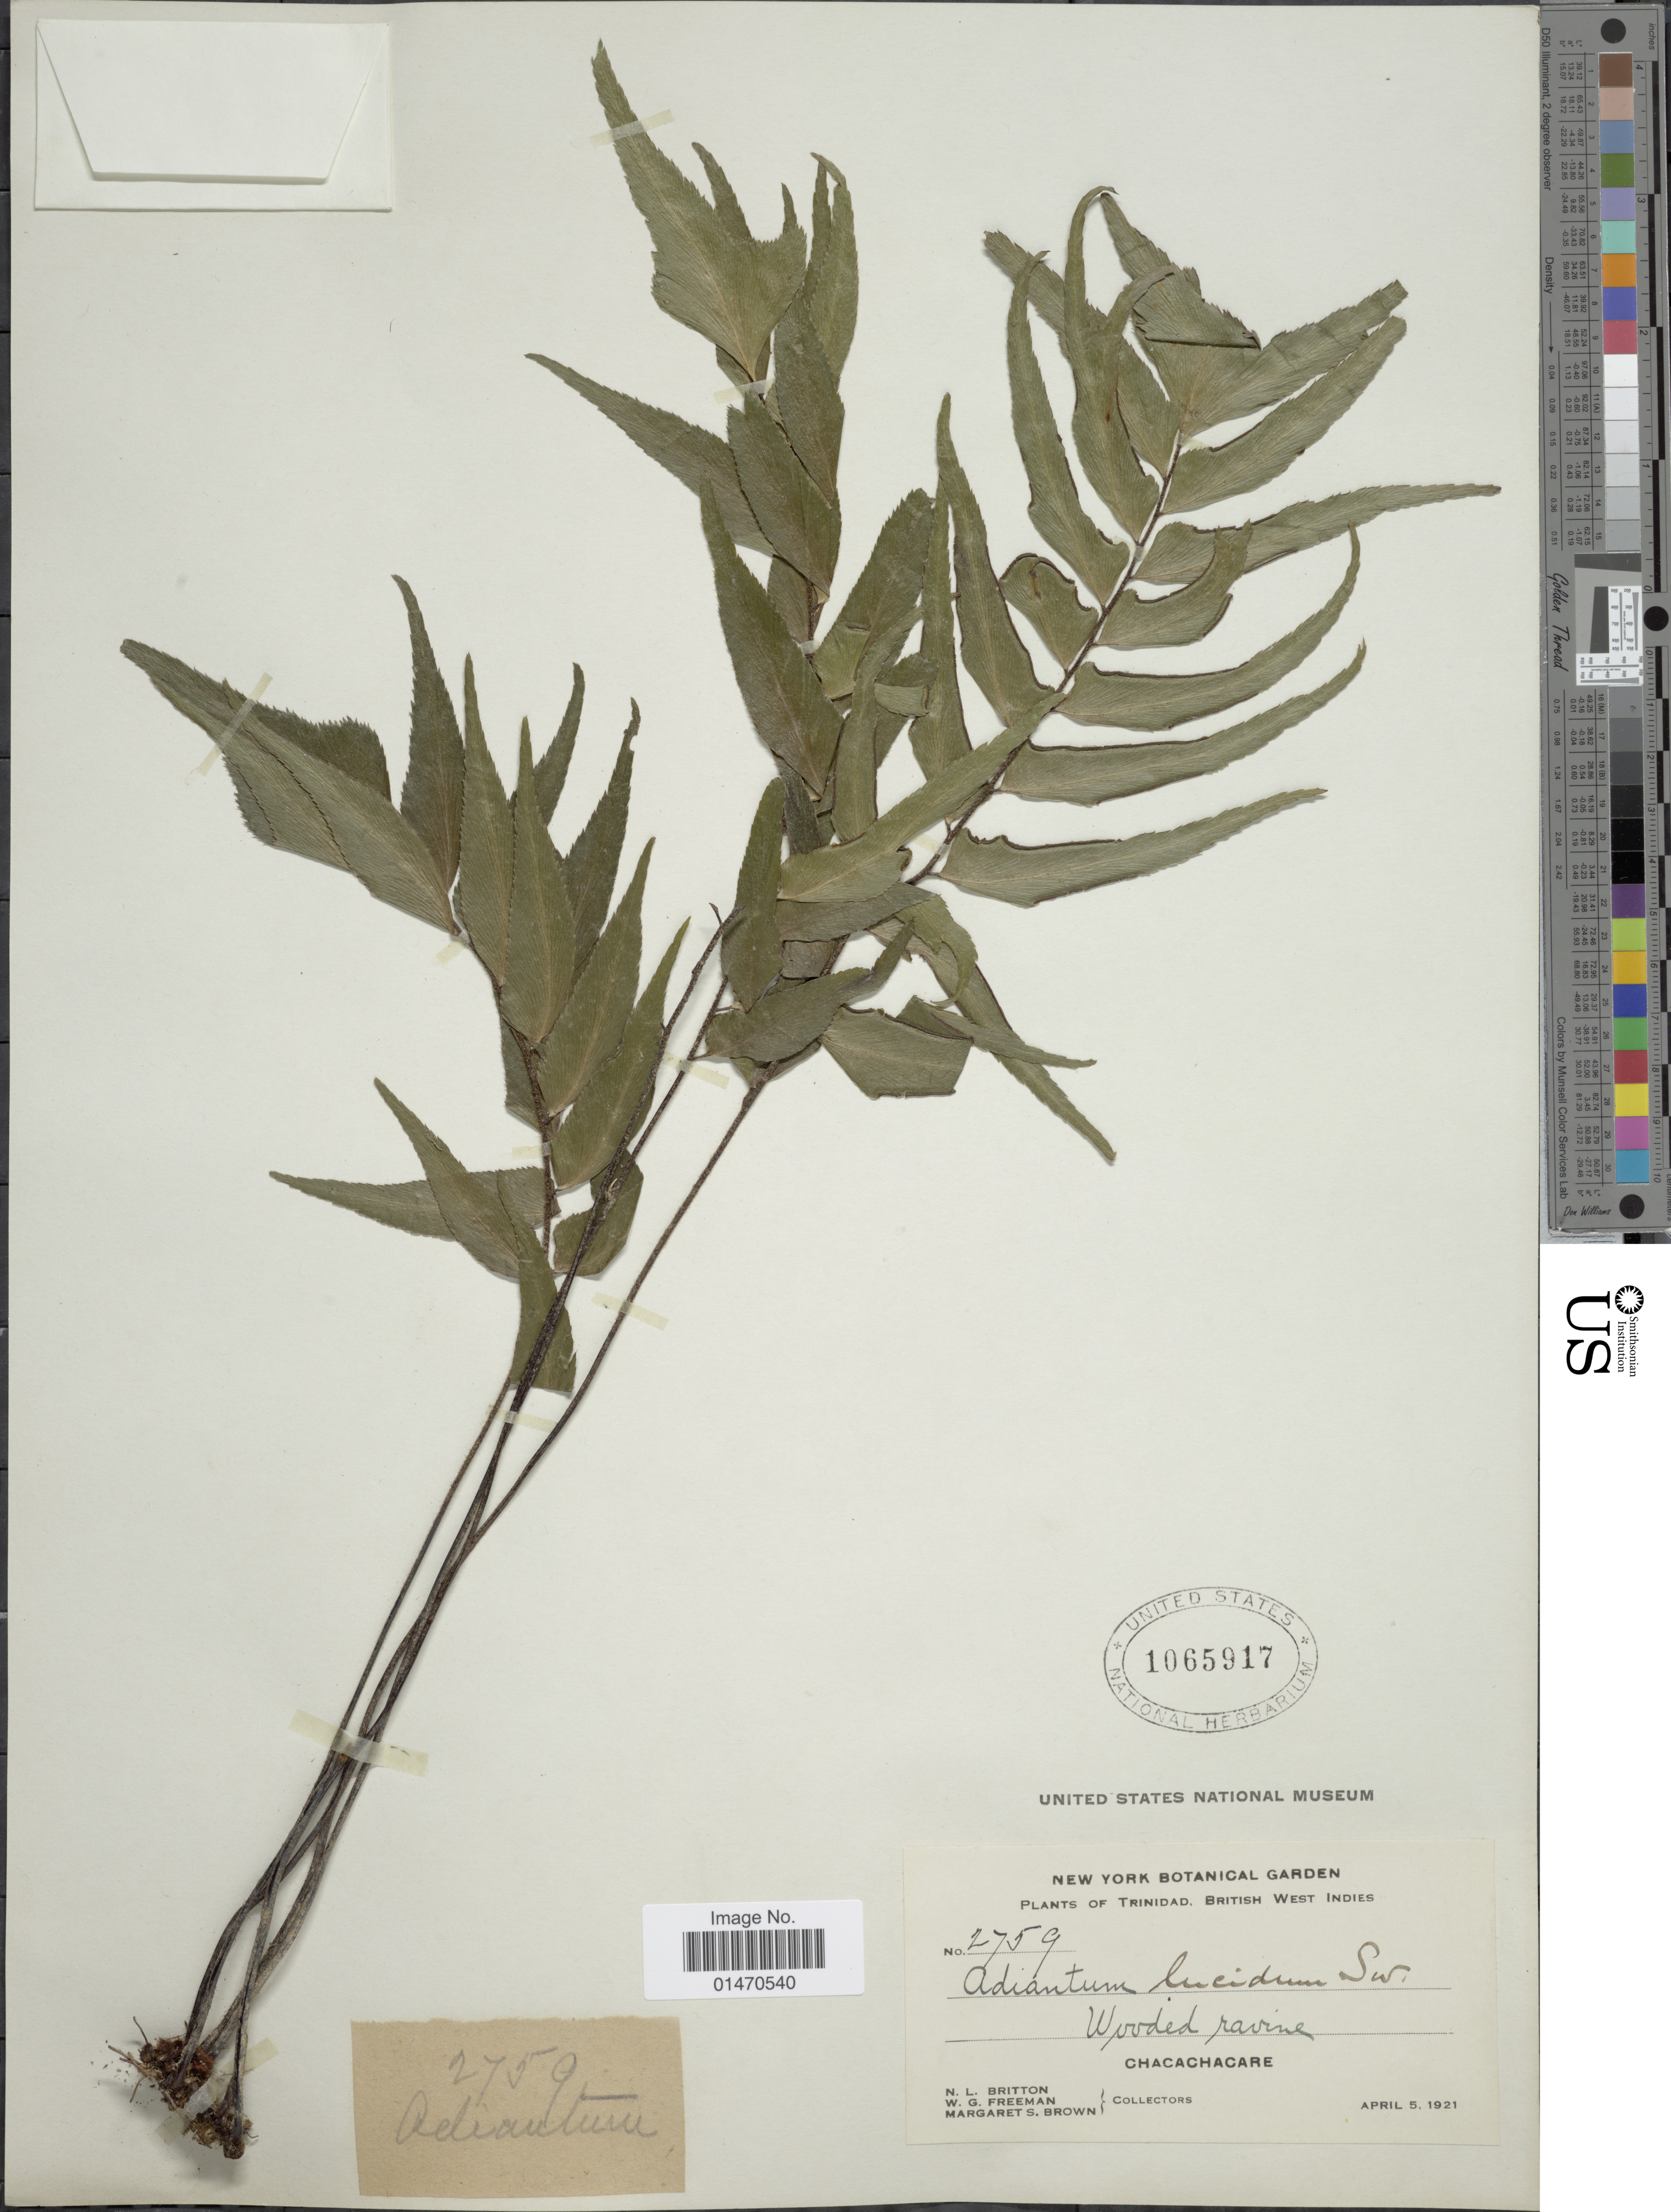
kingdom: Plantae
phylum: Tracheophyta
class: Polypodiopsida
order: Polypodiales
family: Pteridaceae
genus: Adiantum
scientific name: Adiantum lucidum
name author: (Cav.) Sw.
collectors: N. Britton, W. Freeman & M. S. Brown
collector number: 2759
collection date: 1921-04-05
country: Trinidad and Tobago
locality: Trinidad, British West Indies, Chacachacare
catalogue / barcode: US 1065917